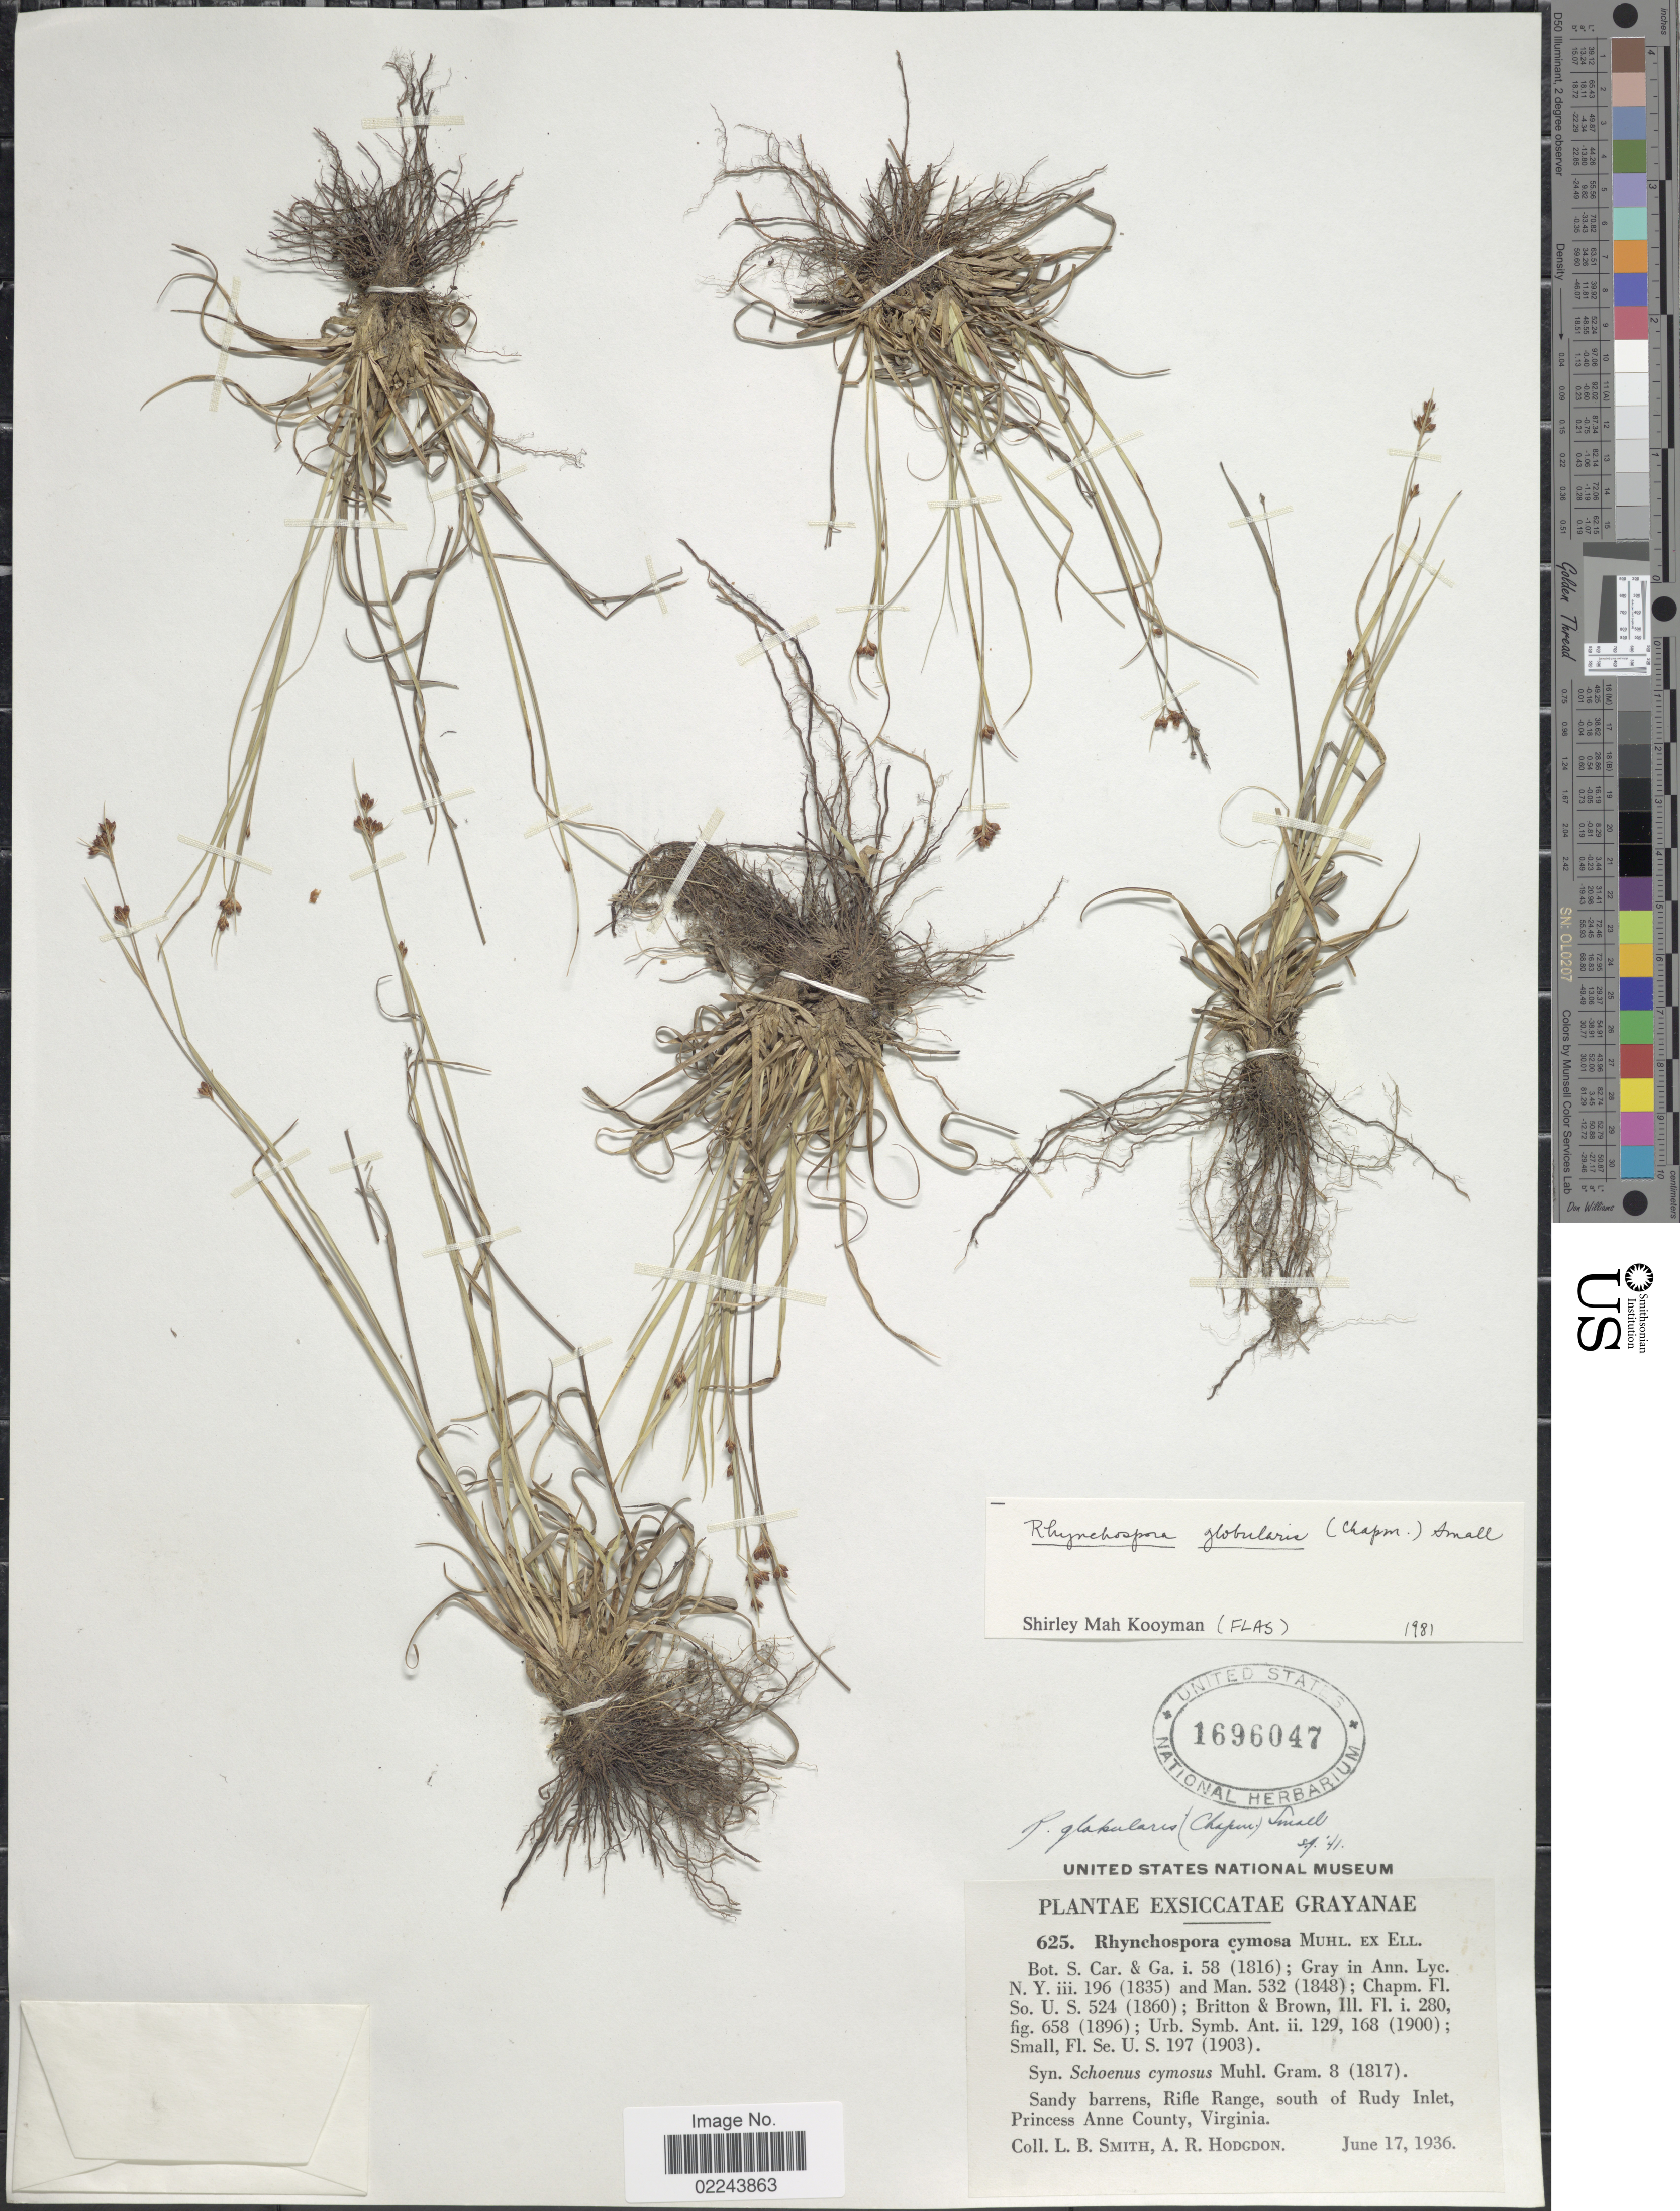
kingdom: Plantae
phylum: Tracheophyta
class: Liliopsida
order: Poales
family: Cyperaceae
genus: Rhynchospora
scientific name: Rhynchospora globularis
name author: (Chapm.) Small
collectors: L. Smith & A. R. Hodgdon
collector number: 625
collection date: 1936-06-17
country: United States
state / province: Virginia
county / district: City of Virginia Beach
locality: Grayanae, Rifle Range, south of Rudy Inlet, Princess Anne County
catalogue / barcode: US 1696047